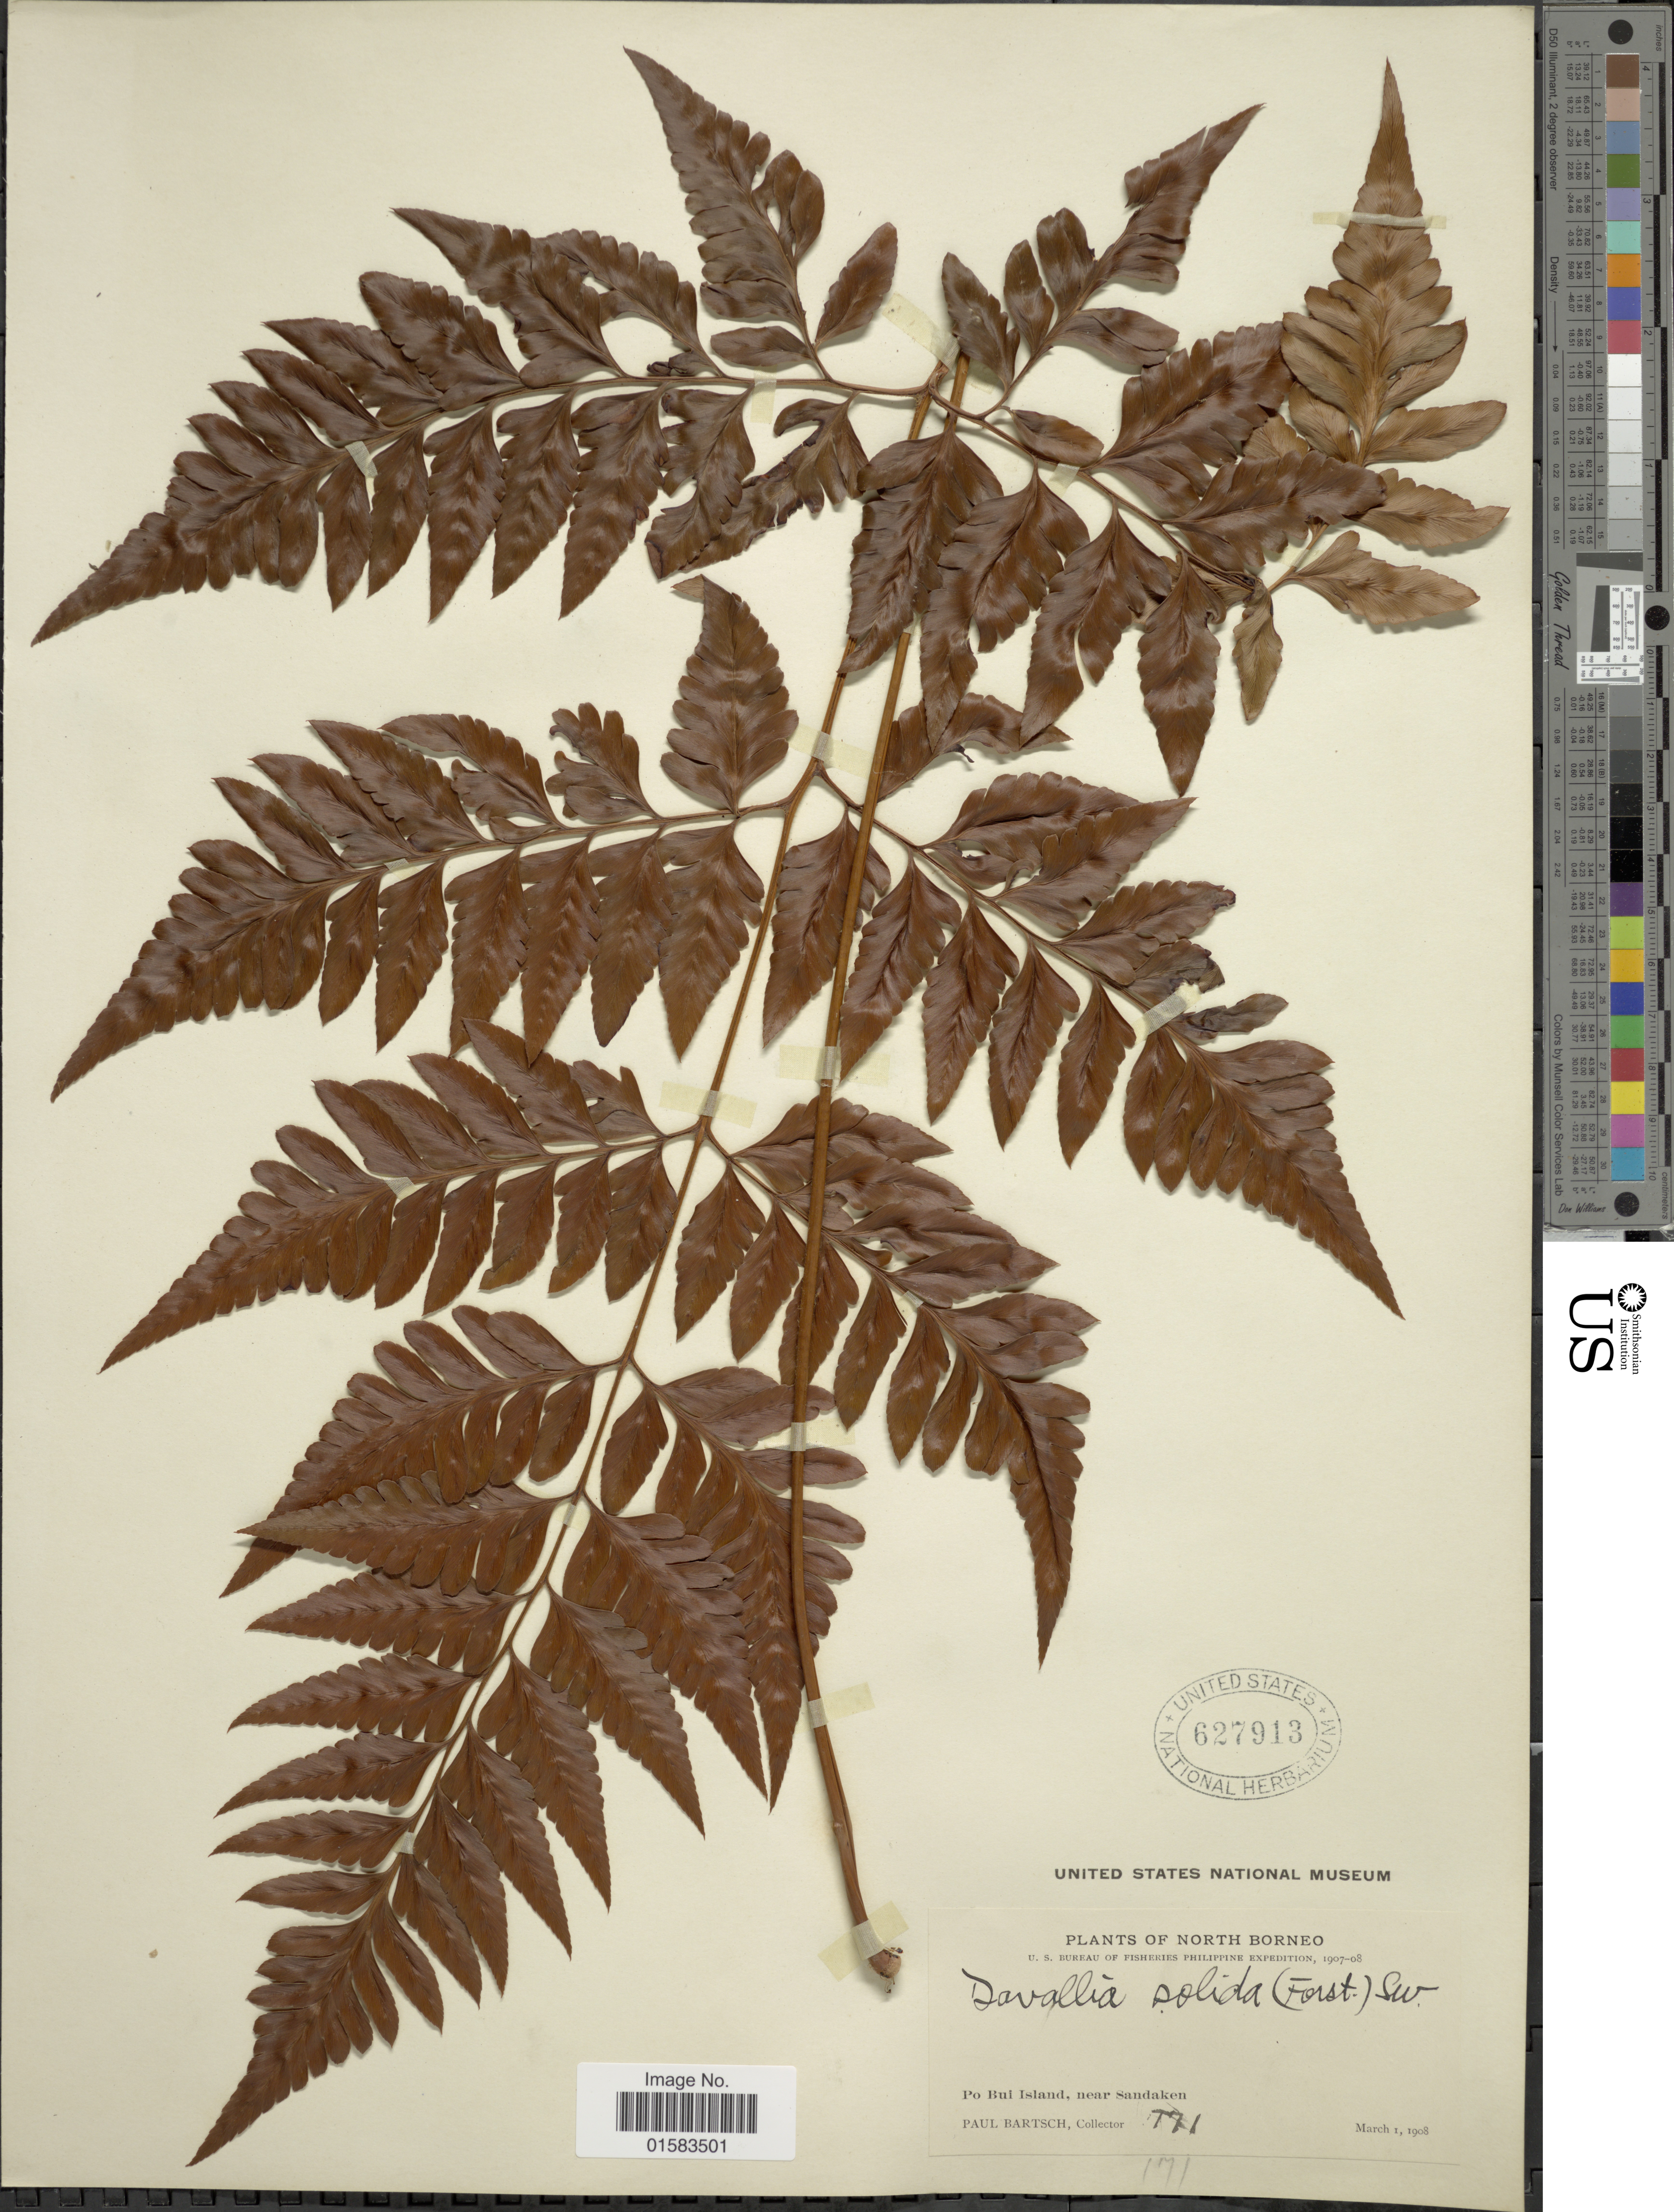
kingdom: Plantae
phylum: Tracheophyta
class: Polypodiopsida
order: Polypodiales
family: Davalliaceae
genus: Davallia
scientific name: Davallia solida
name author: (G. Forst.) Sw.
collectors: P. Bartsch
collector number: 771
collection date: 1908-03-01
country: Malaysia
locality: North Borneo, Po Bui Island, near Sandaken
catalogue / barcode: US 627913